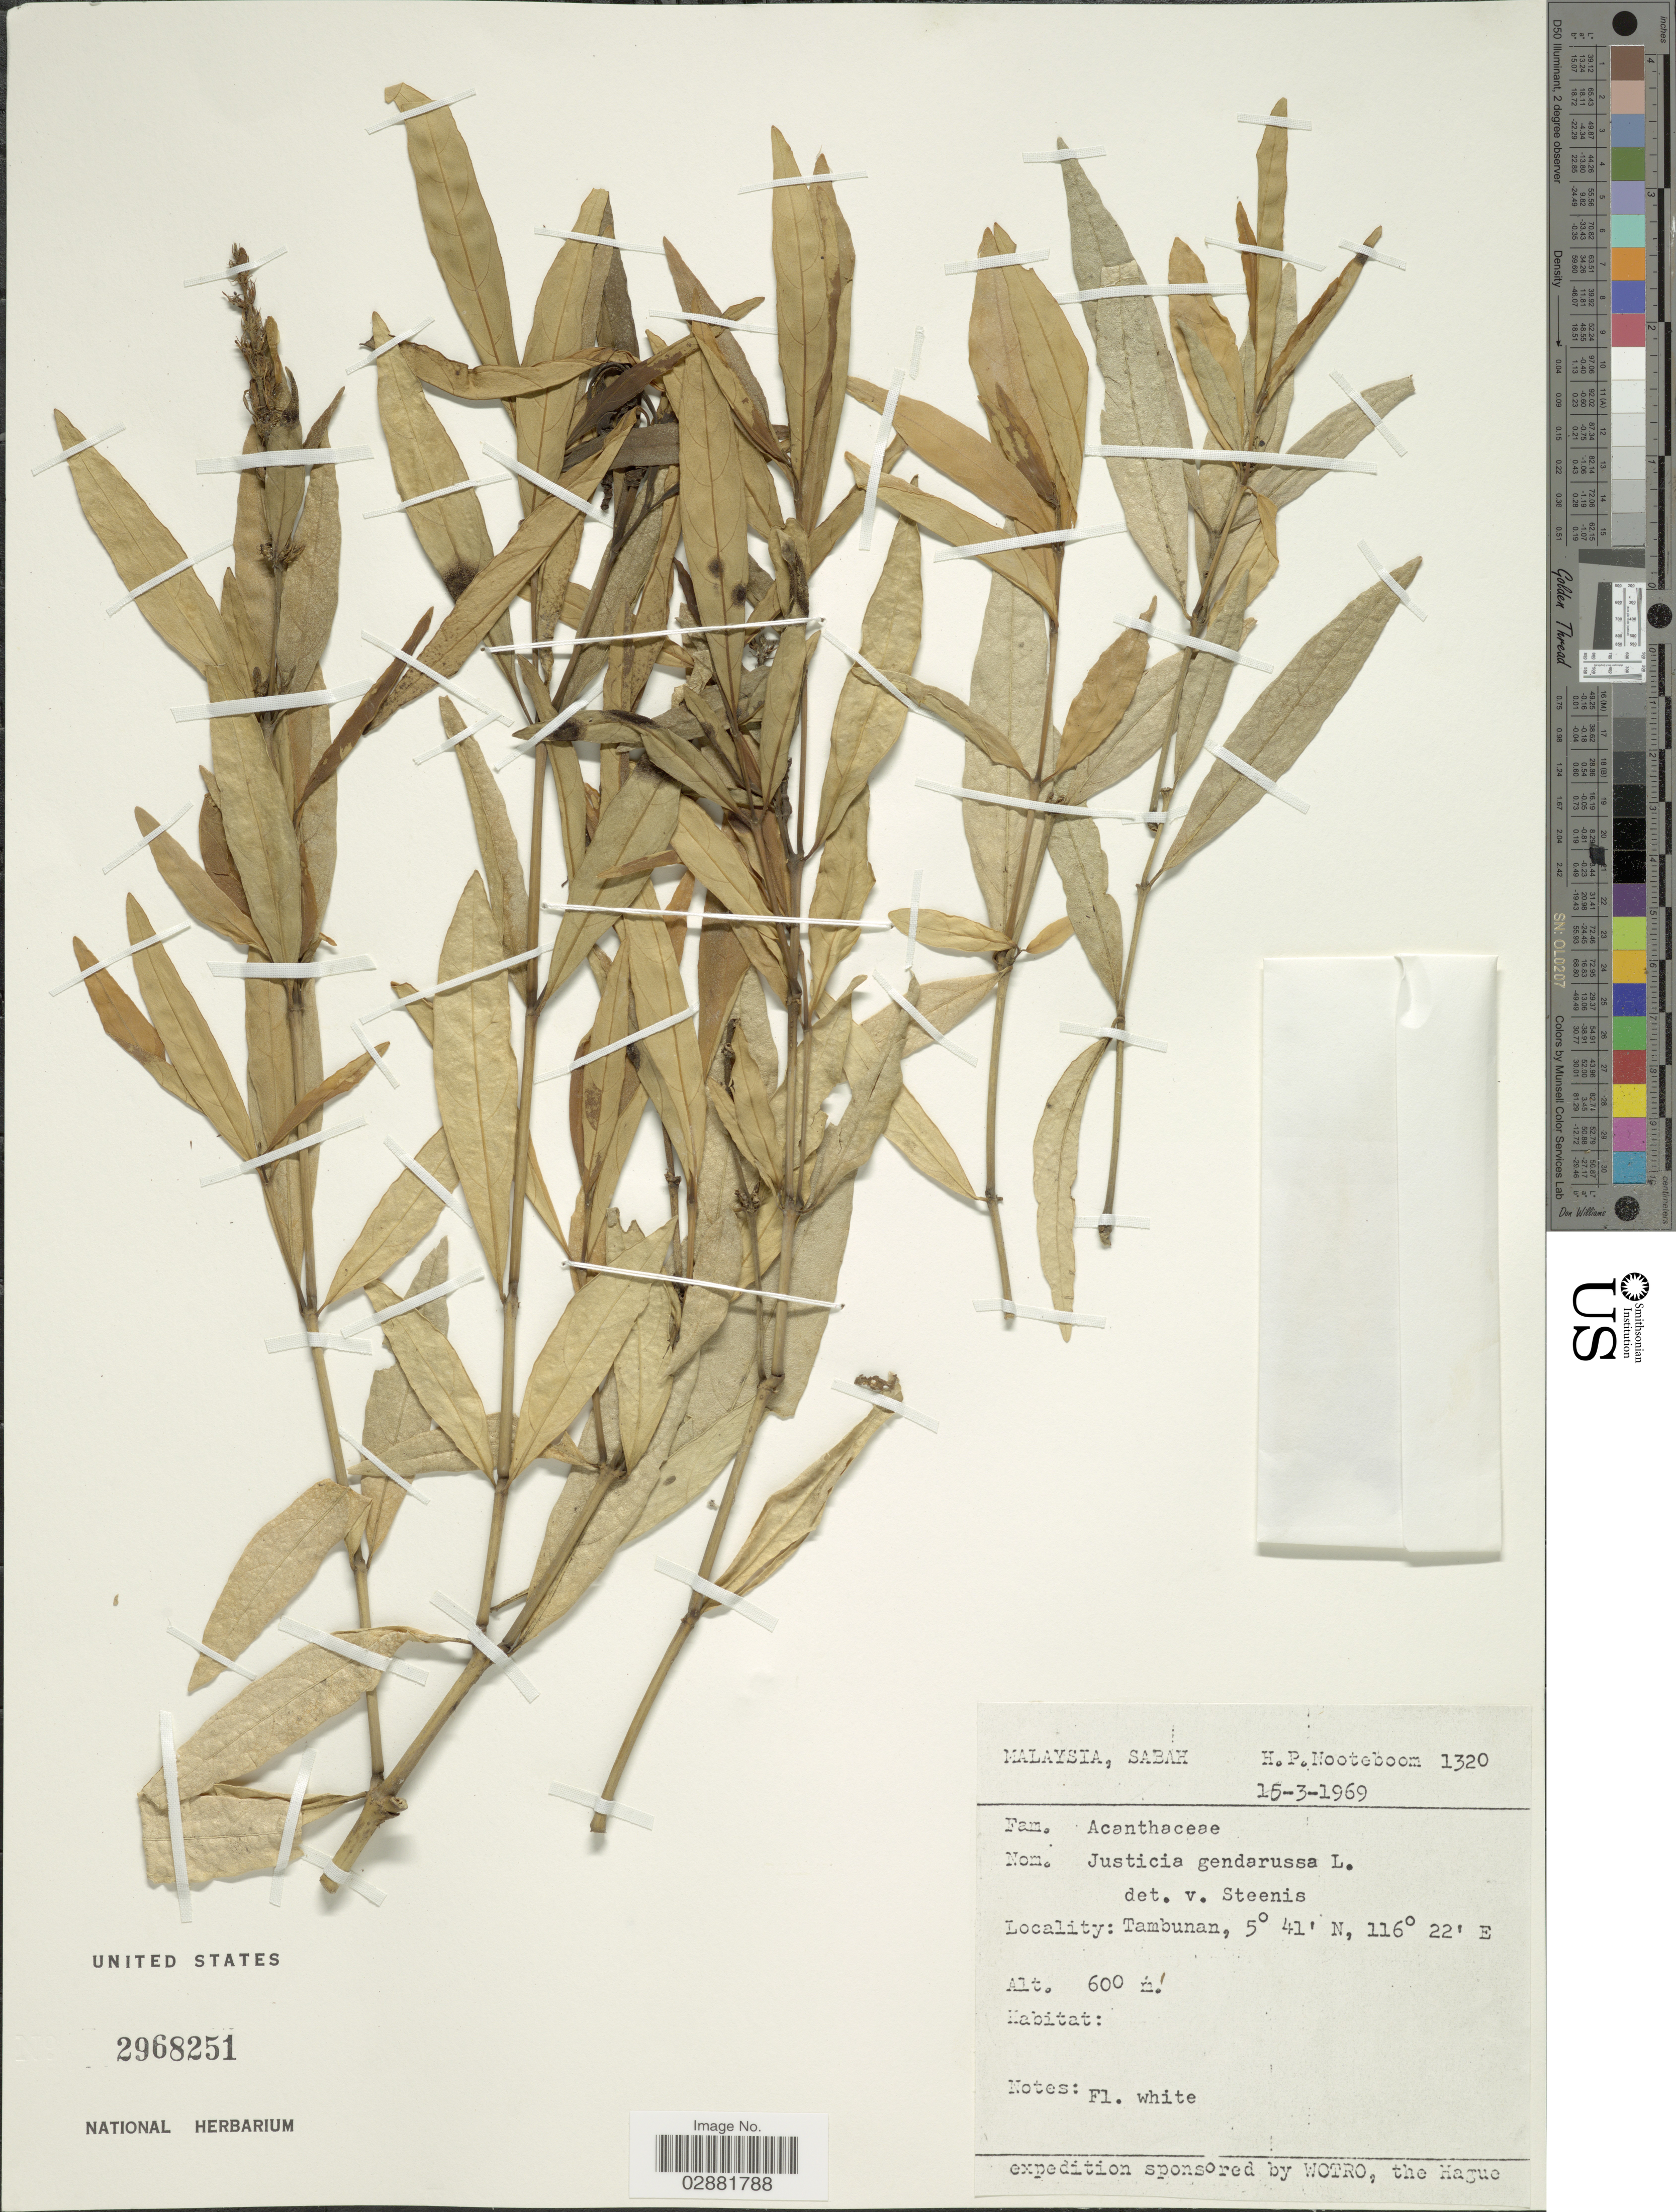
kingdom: Plantae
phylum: Tracheophyta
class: Magnoliopsida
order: Lamiales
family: Acanthaceae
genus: Justicia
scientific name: Justicia gendarussa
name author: Burm. f.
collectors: H. P. Nooteboom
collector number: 1320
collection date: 1969-03-15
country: Malaysia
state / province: Sabah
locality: Tambunan.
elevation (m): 600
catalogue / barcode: US 2968251